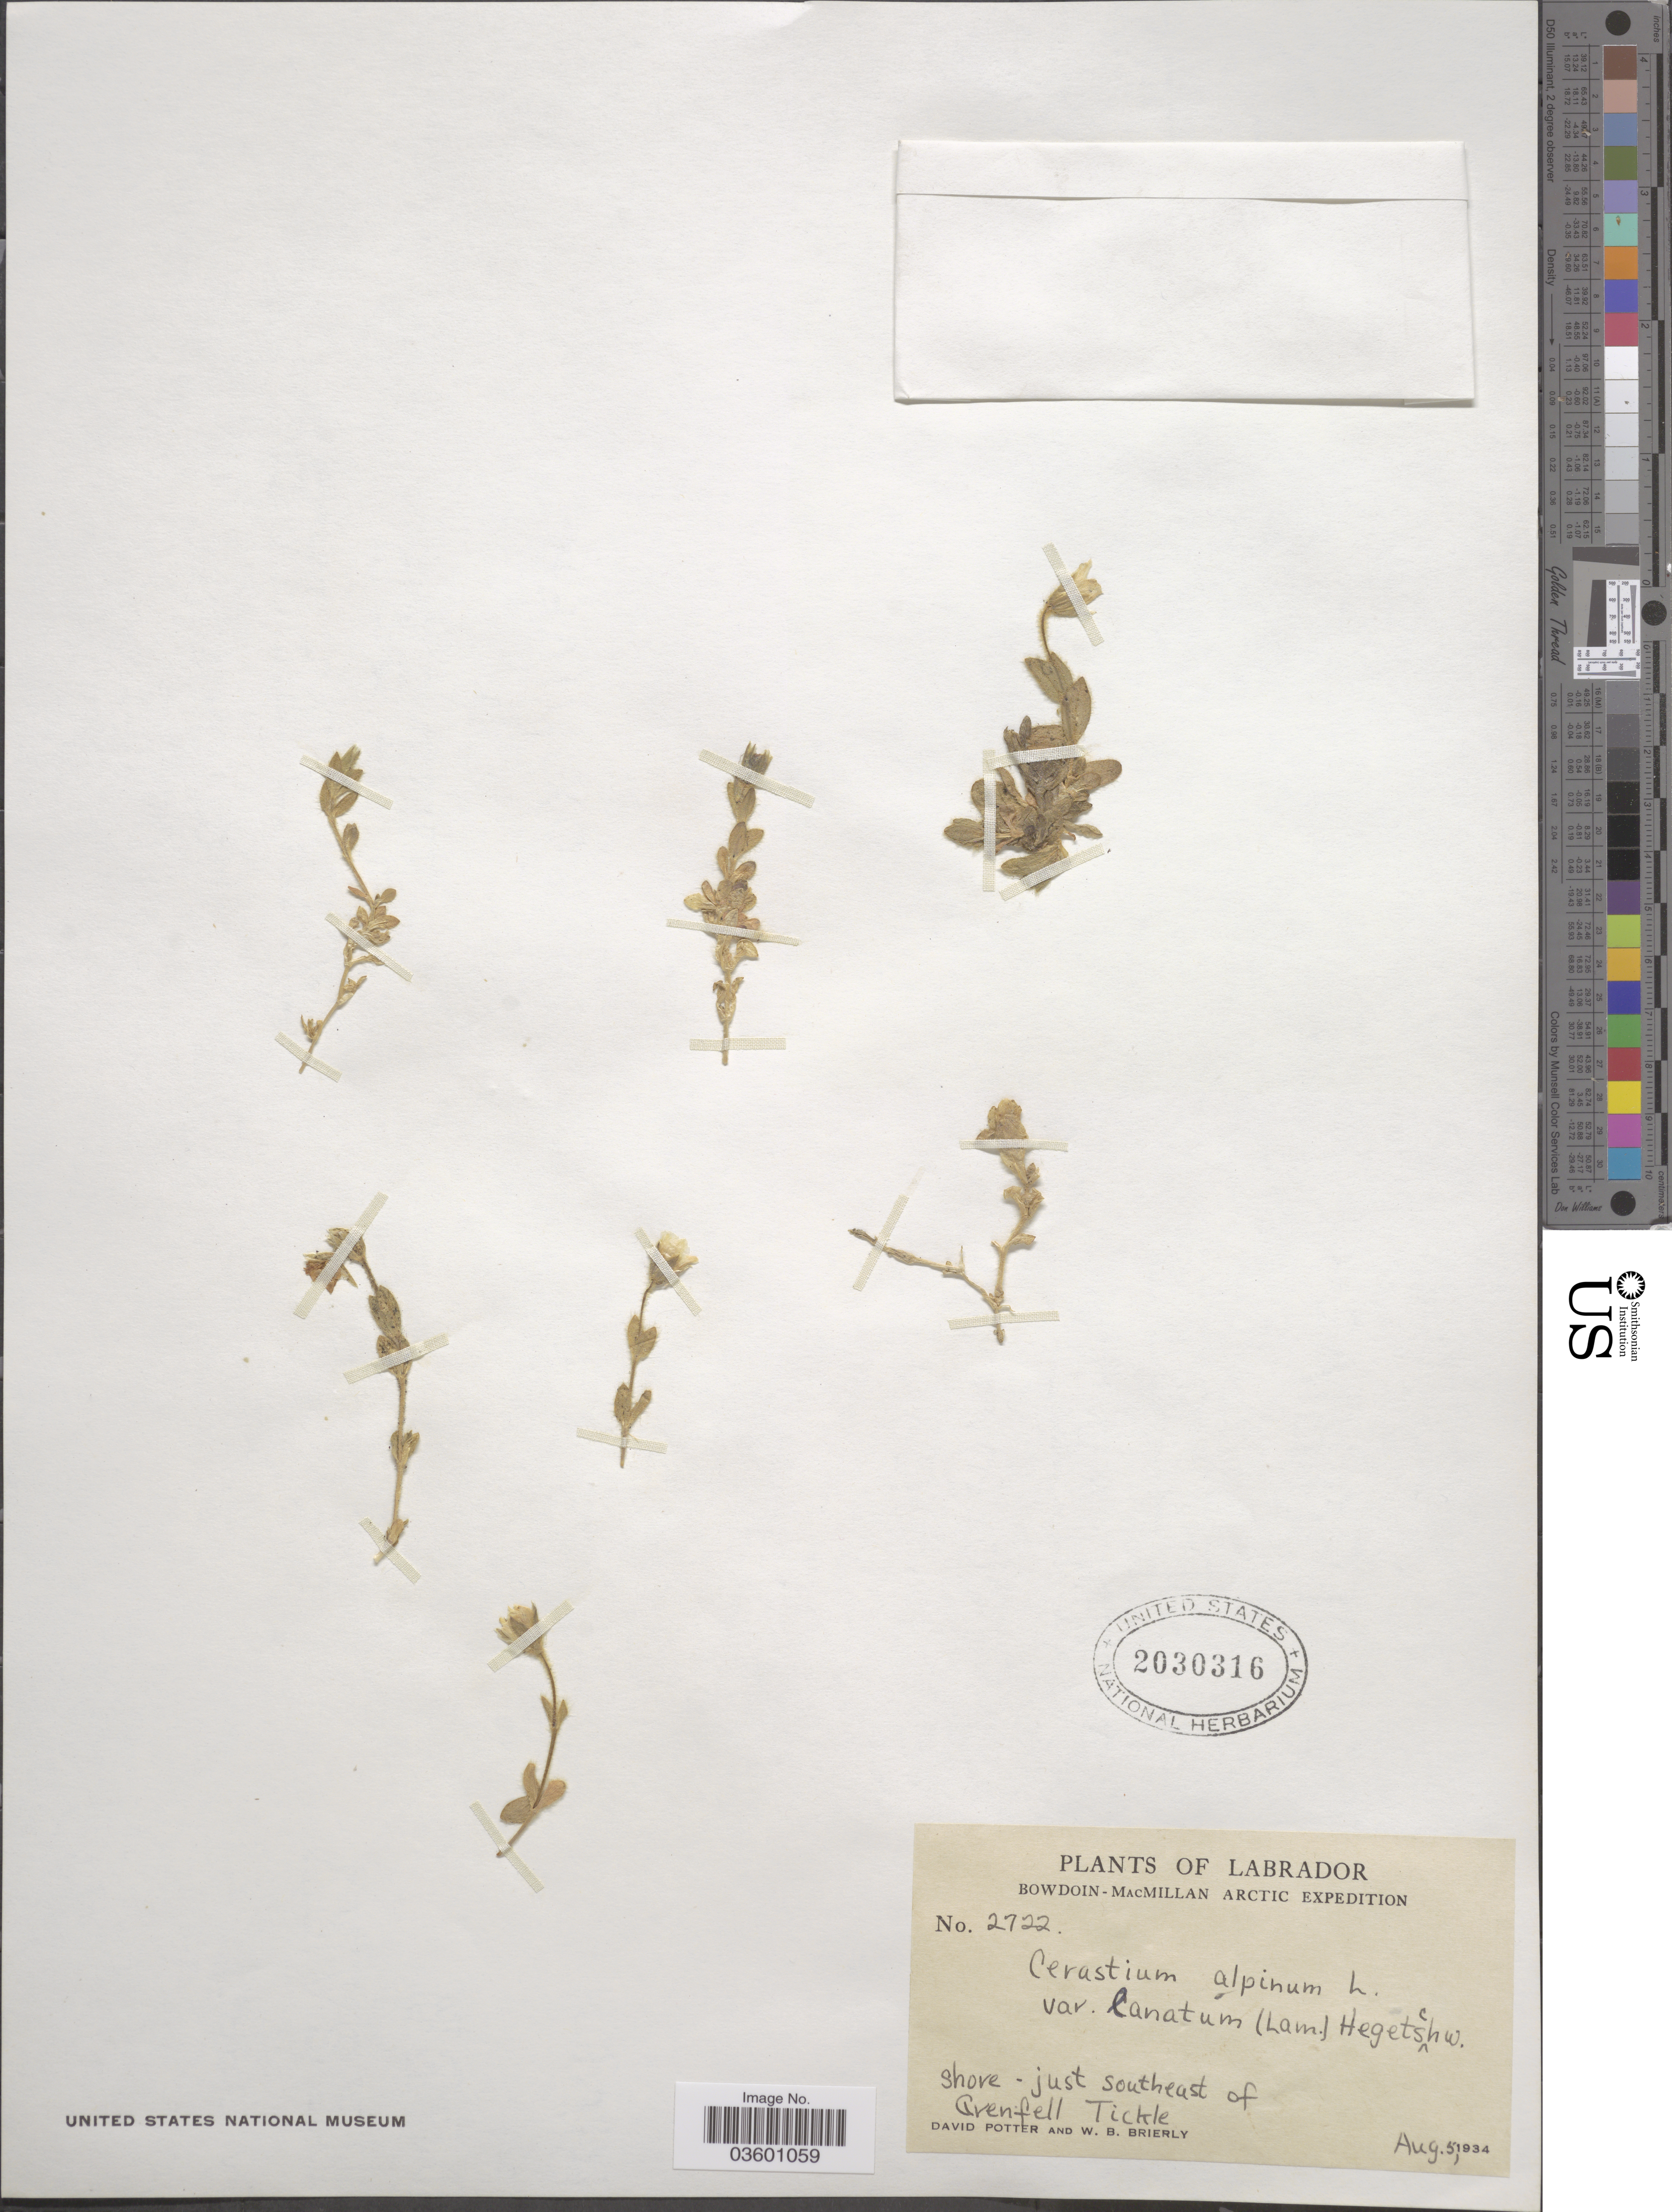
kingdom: Plantae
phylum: Tracheophyta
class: Magnoliopsida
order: Caryophyllales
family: Caryophyllaceae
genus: Cerastium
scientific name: Cerastium alpinum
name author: L.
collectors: D. Potter & W. Brierly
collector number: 2722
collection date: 1934-08-05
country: Canada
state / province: Newfoundland and Labrador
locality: Labrador. Bowdoin-MacMillan Arctic. Shore-just southeast of Grenfell Tickle.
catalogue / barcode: US 2030316